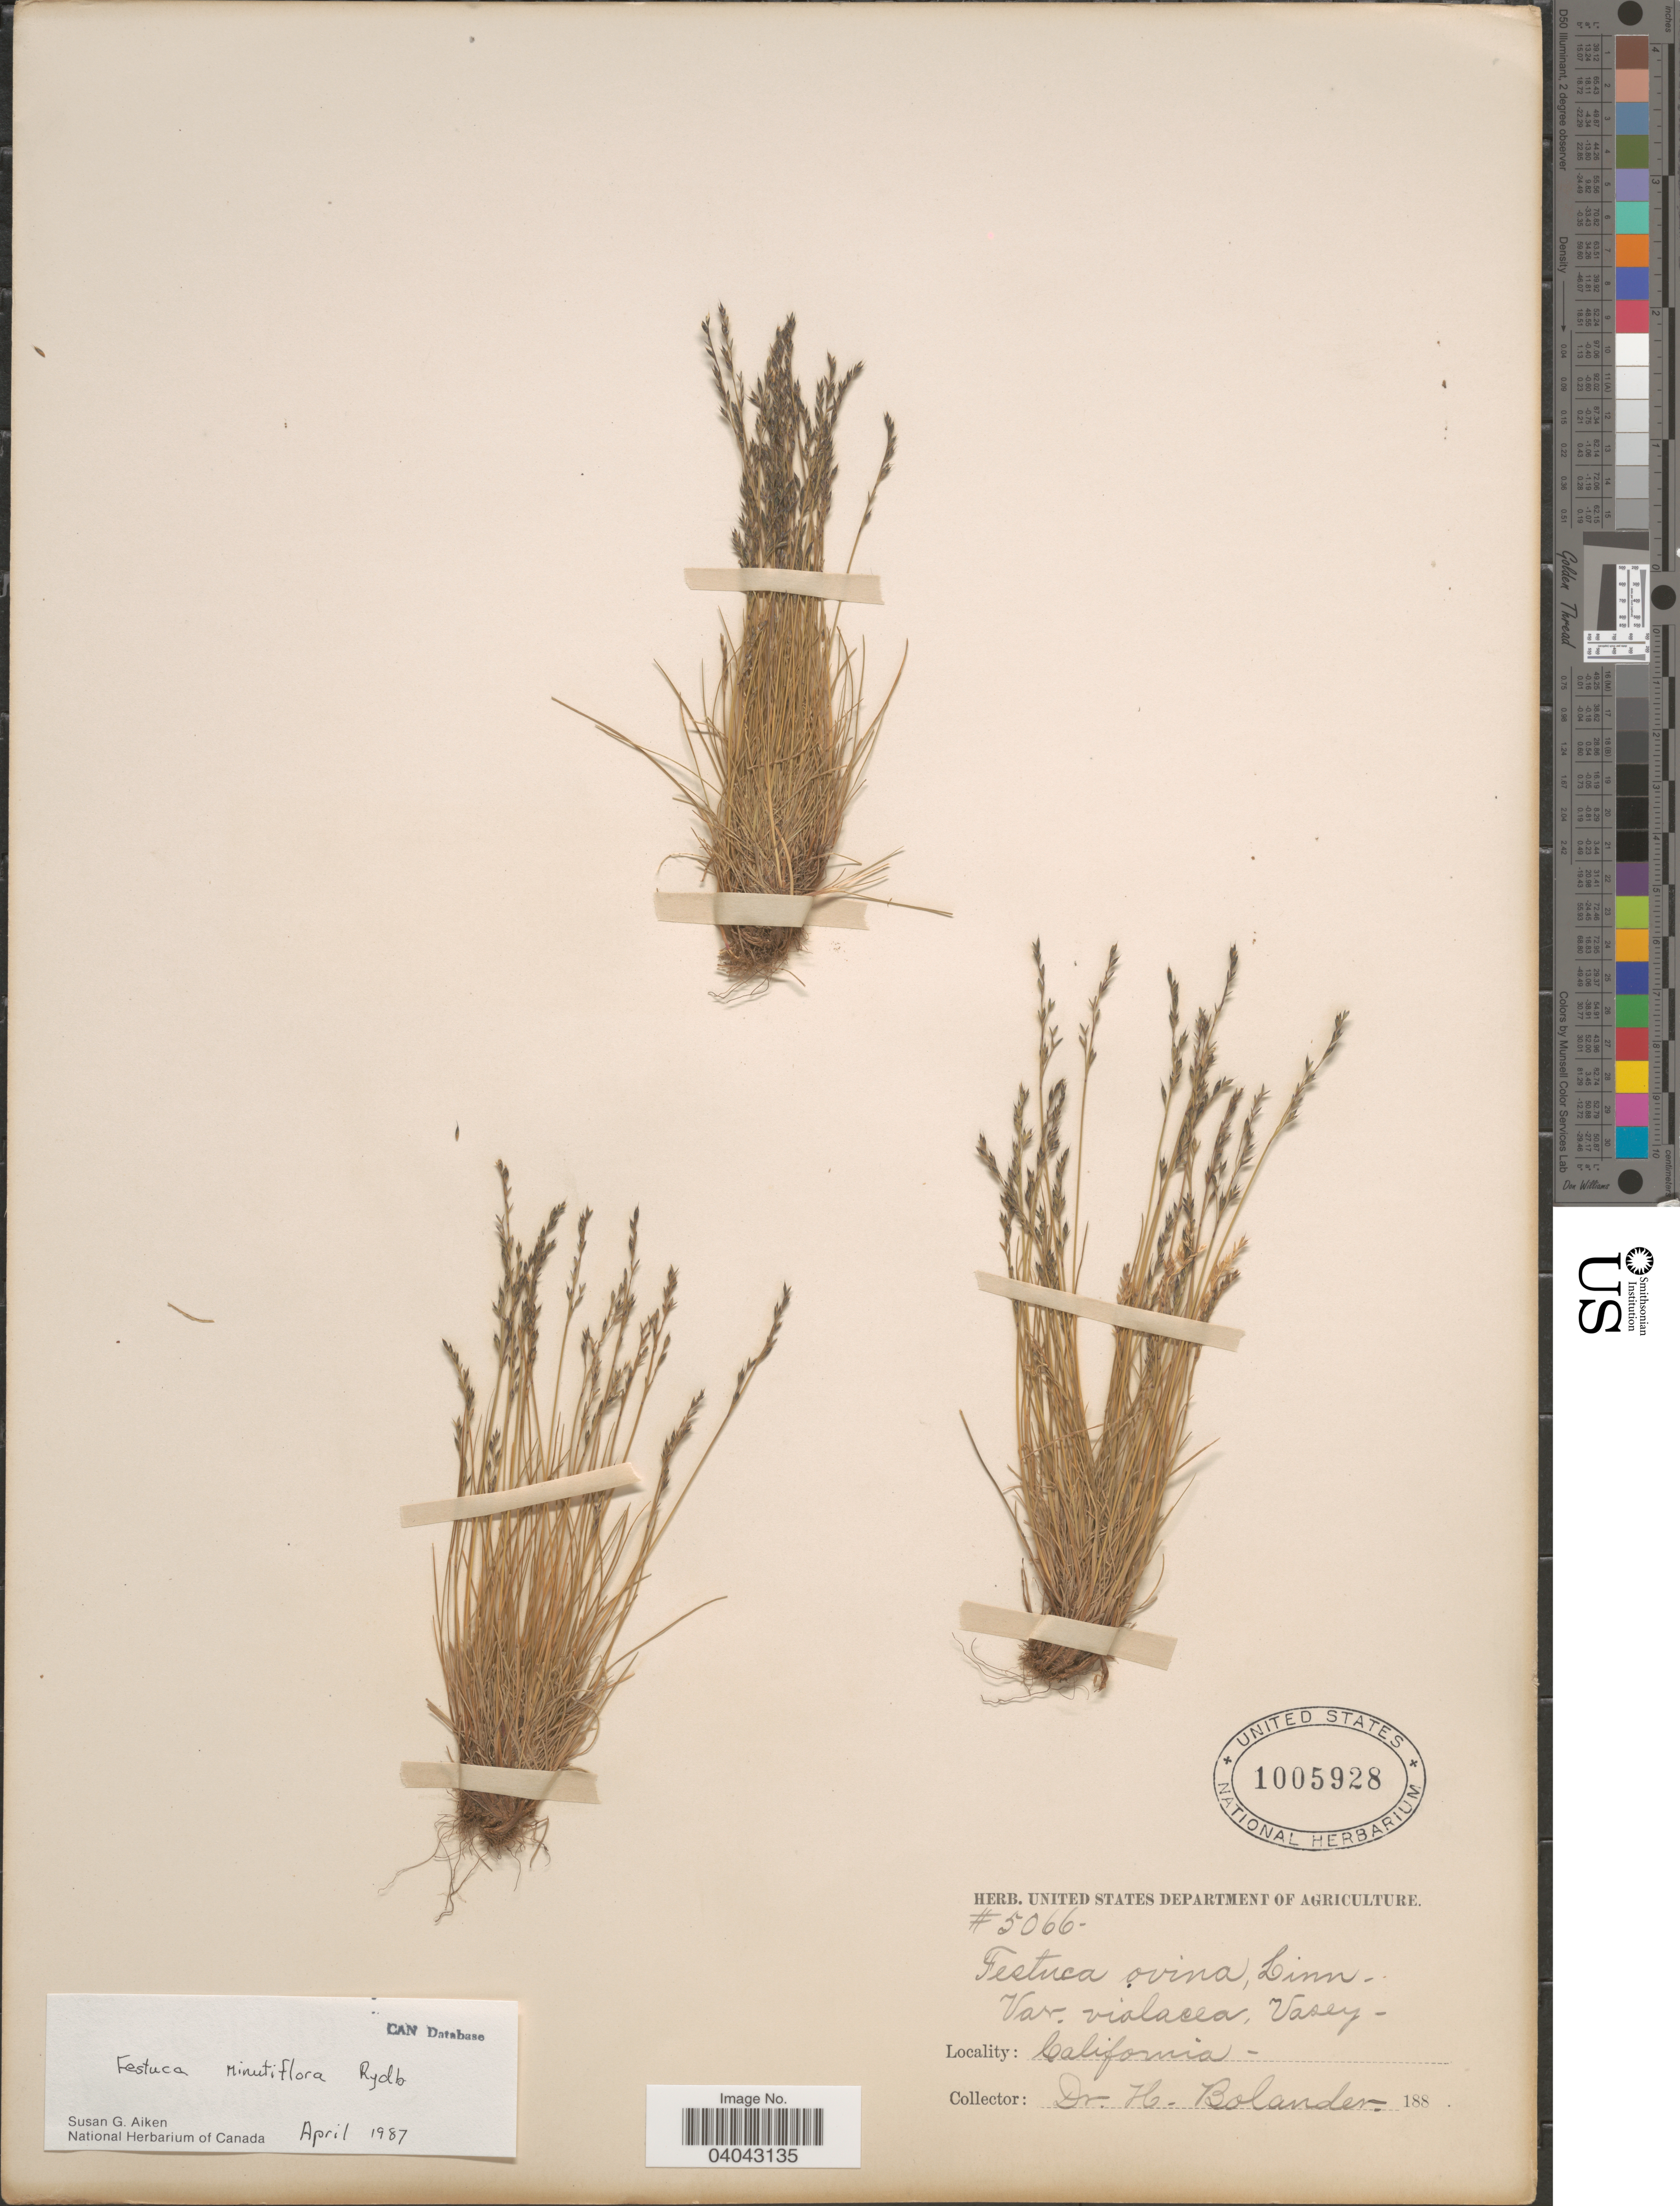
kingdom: Plantae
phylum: Tracheophyta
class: Liliopsida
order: Poales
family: Poaceae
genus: Festuca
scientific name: Festuca minutiflora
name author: Rydb.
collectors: H. Bolander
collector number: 5066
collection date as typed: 188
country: United States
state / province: California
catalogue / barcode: US 1005928